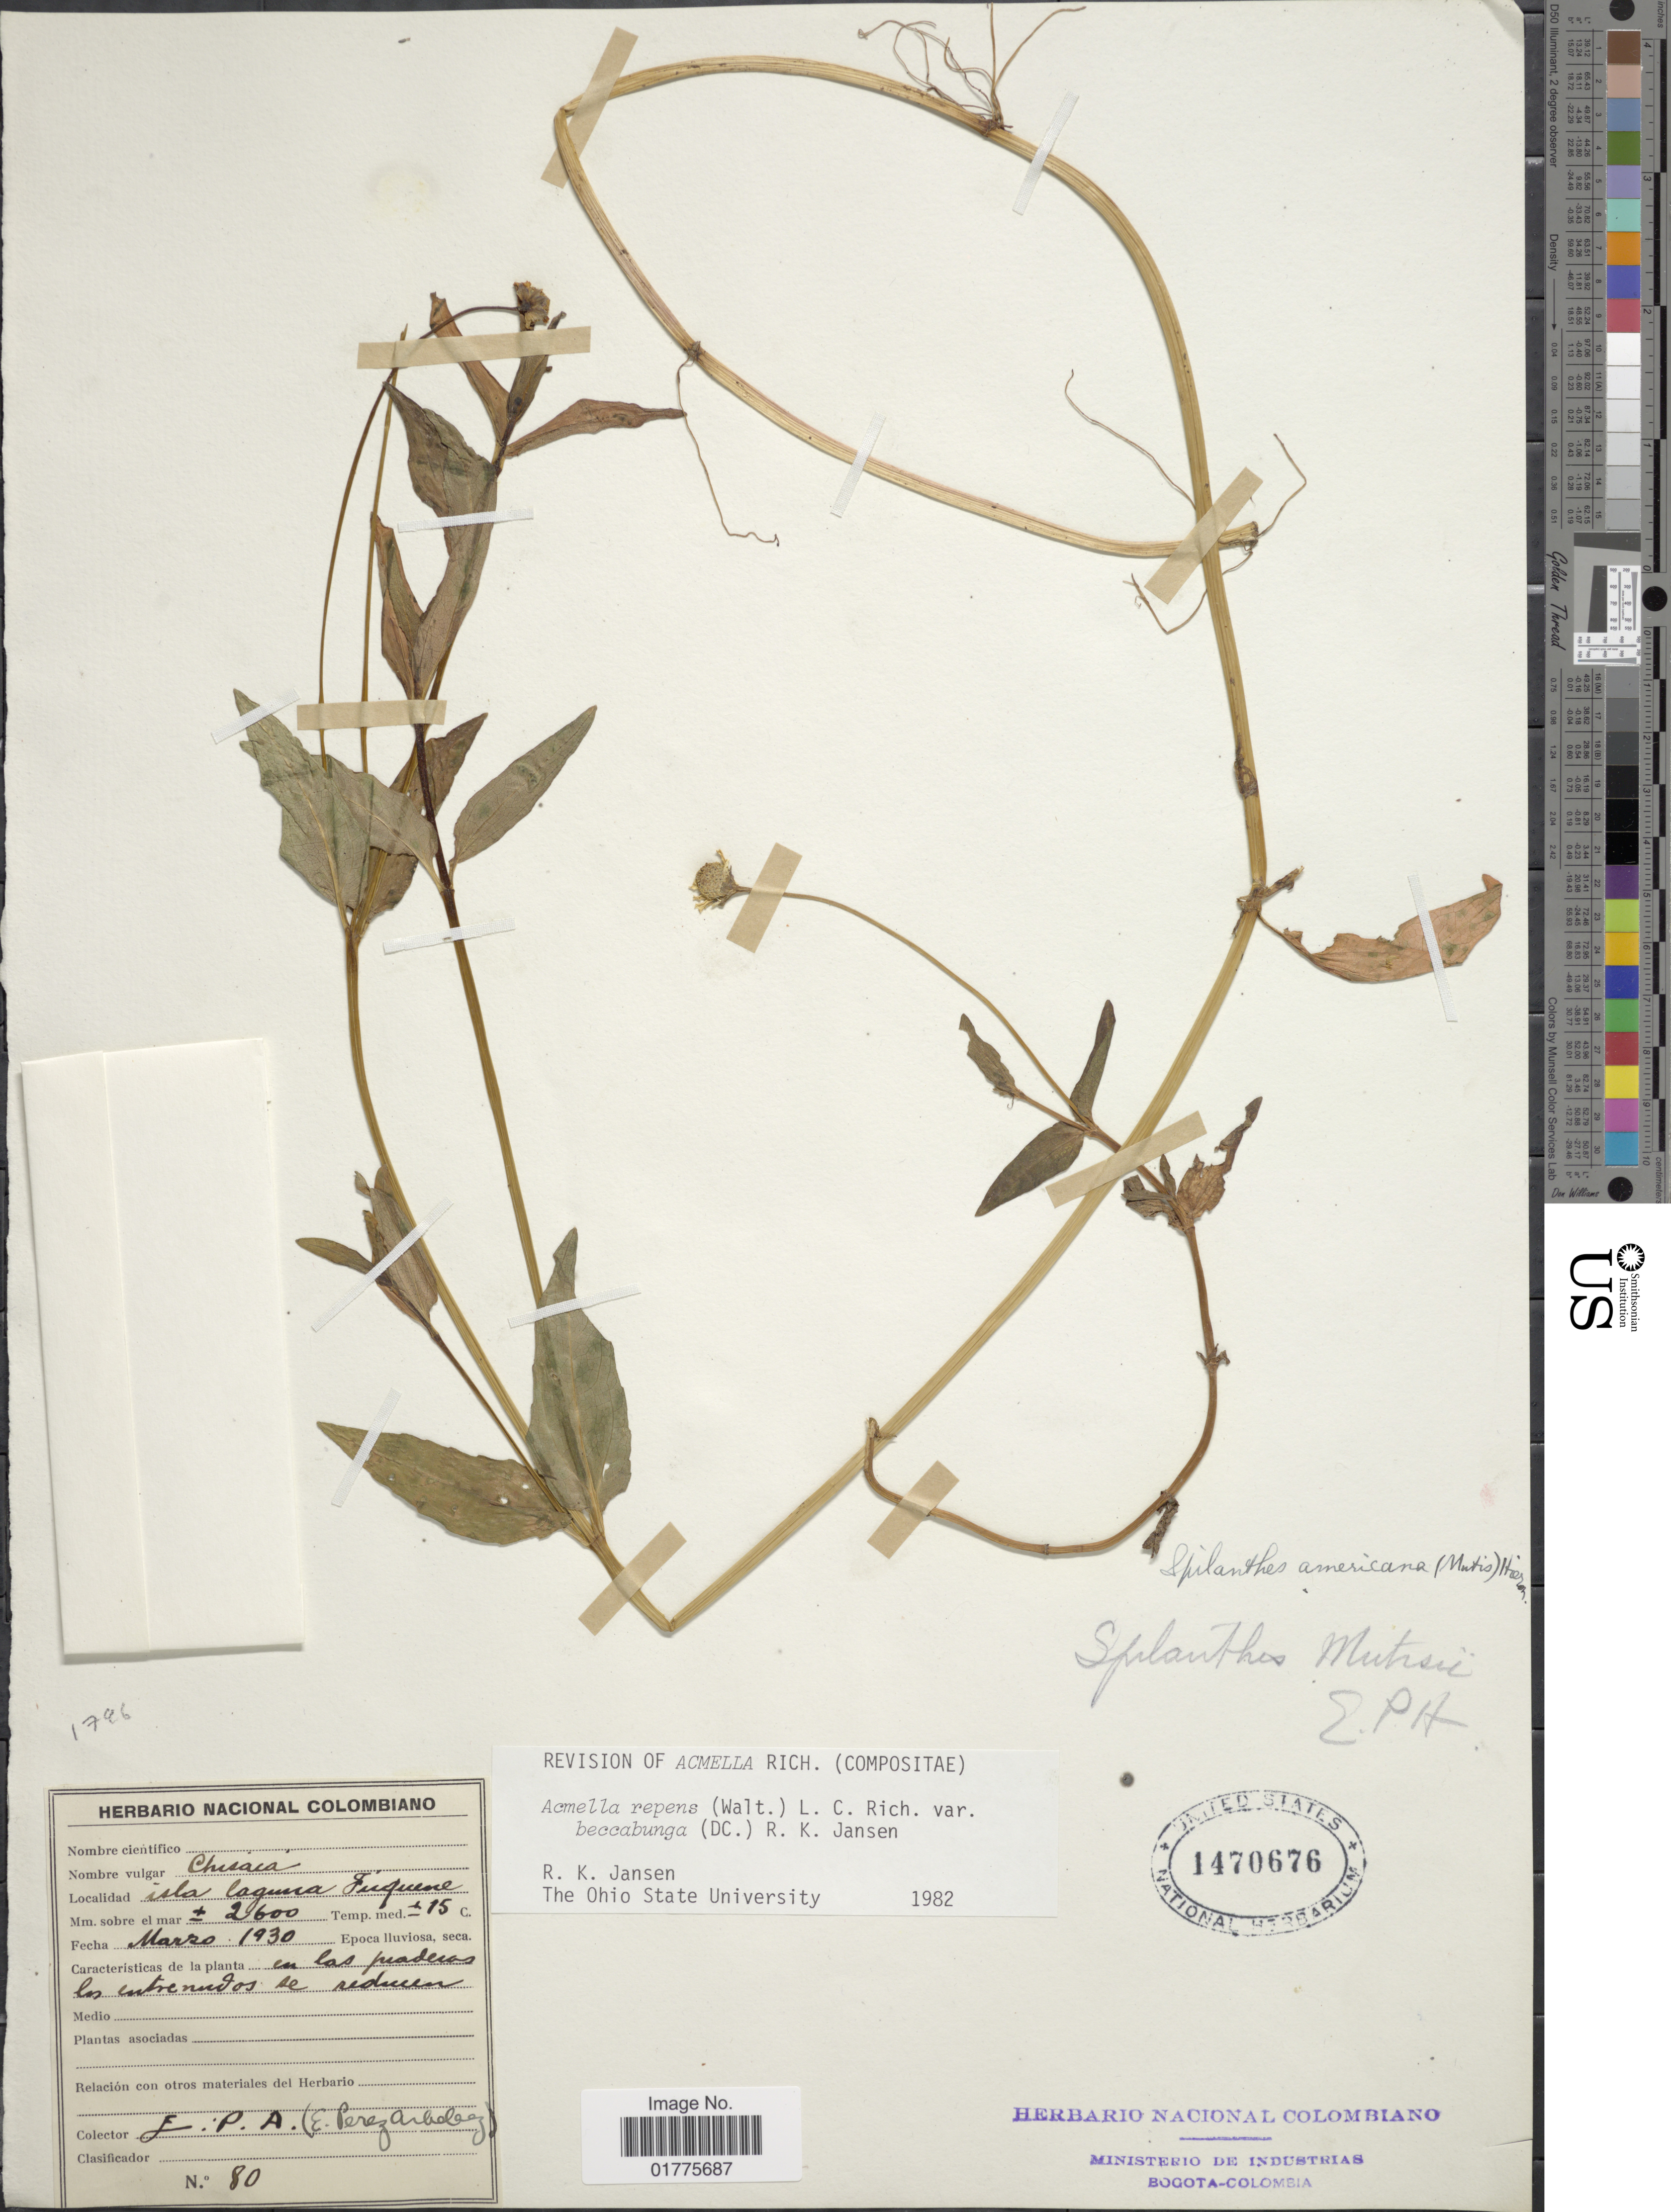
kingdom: Plantae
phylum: Tracheophyta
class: Magnoliopsida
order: Asterales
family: Asteraceae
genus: Acmella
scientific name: Acmella repens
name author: (Walter) Rich.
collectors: E. Pérez Arbeláez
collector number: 80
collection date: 1930-03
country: Colombia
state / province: Cundinamarca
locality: Isla laguna Fuquene, en las praderas los entre nudos de reducen [interpreted]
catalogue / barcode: US 1470676